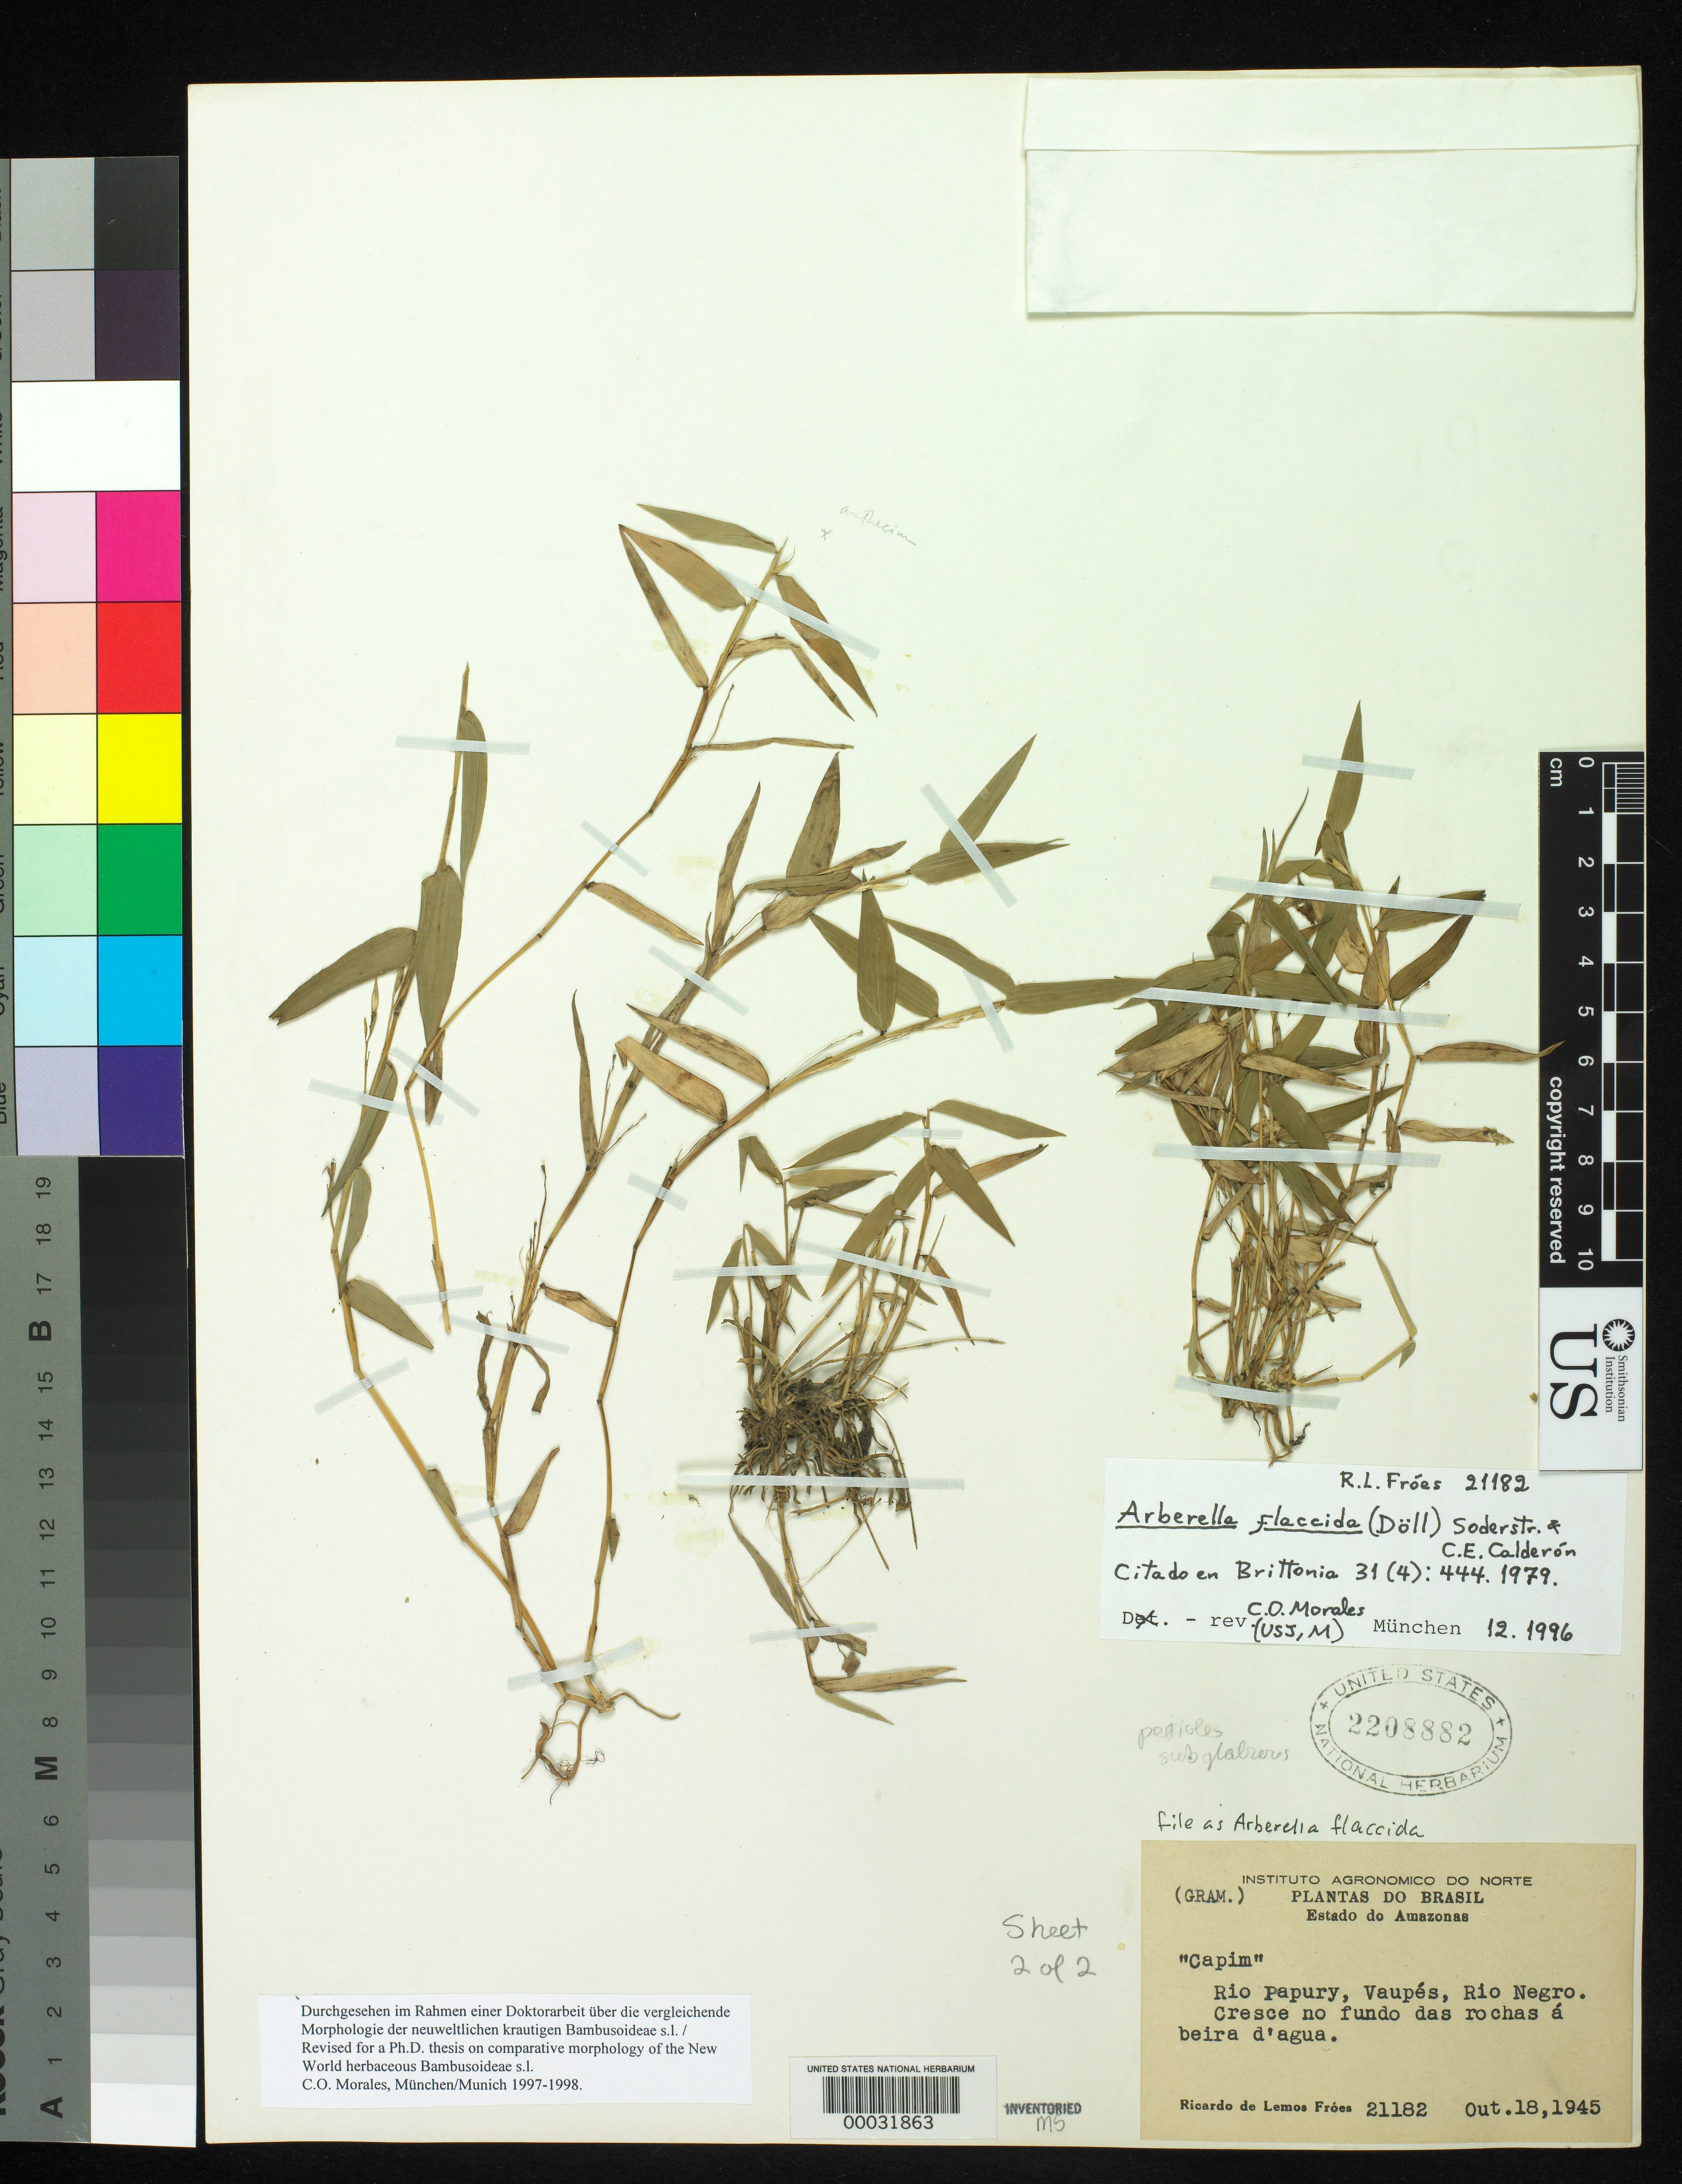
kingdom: Plantae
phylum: Tracheophyta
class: Liliopsida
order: Poales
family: Poaceae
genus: Arberella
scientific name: Arberella flaccida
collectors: R. L. Fróes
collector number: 21182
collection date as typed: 18 Oct 1945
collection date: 1945-10-18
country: Brazil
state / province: Amazonas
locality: Rio negro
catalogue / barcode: US 2208882